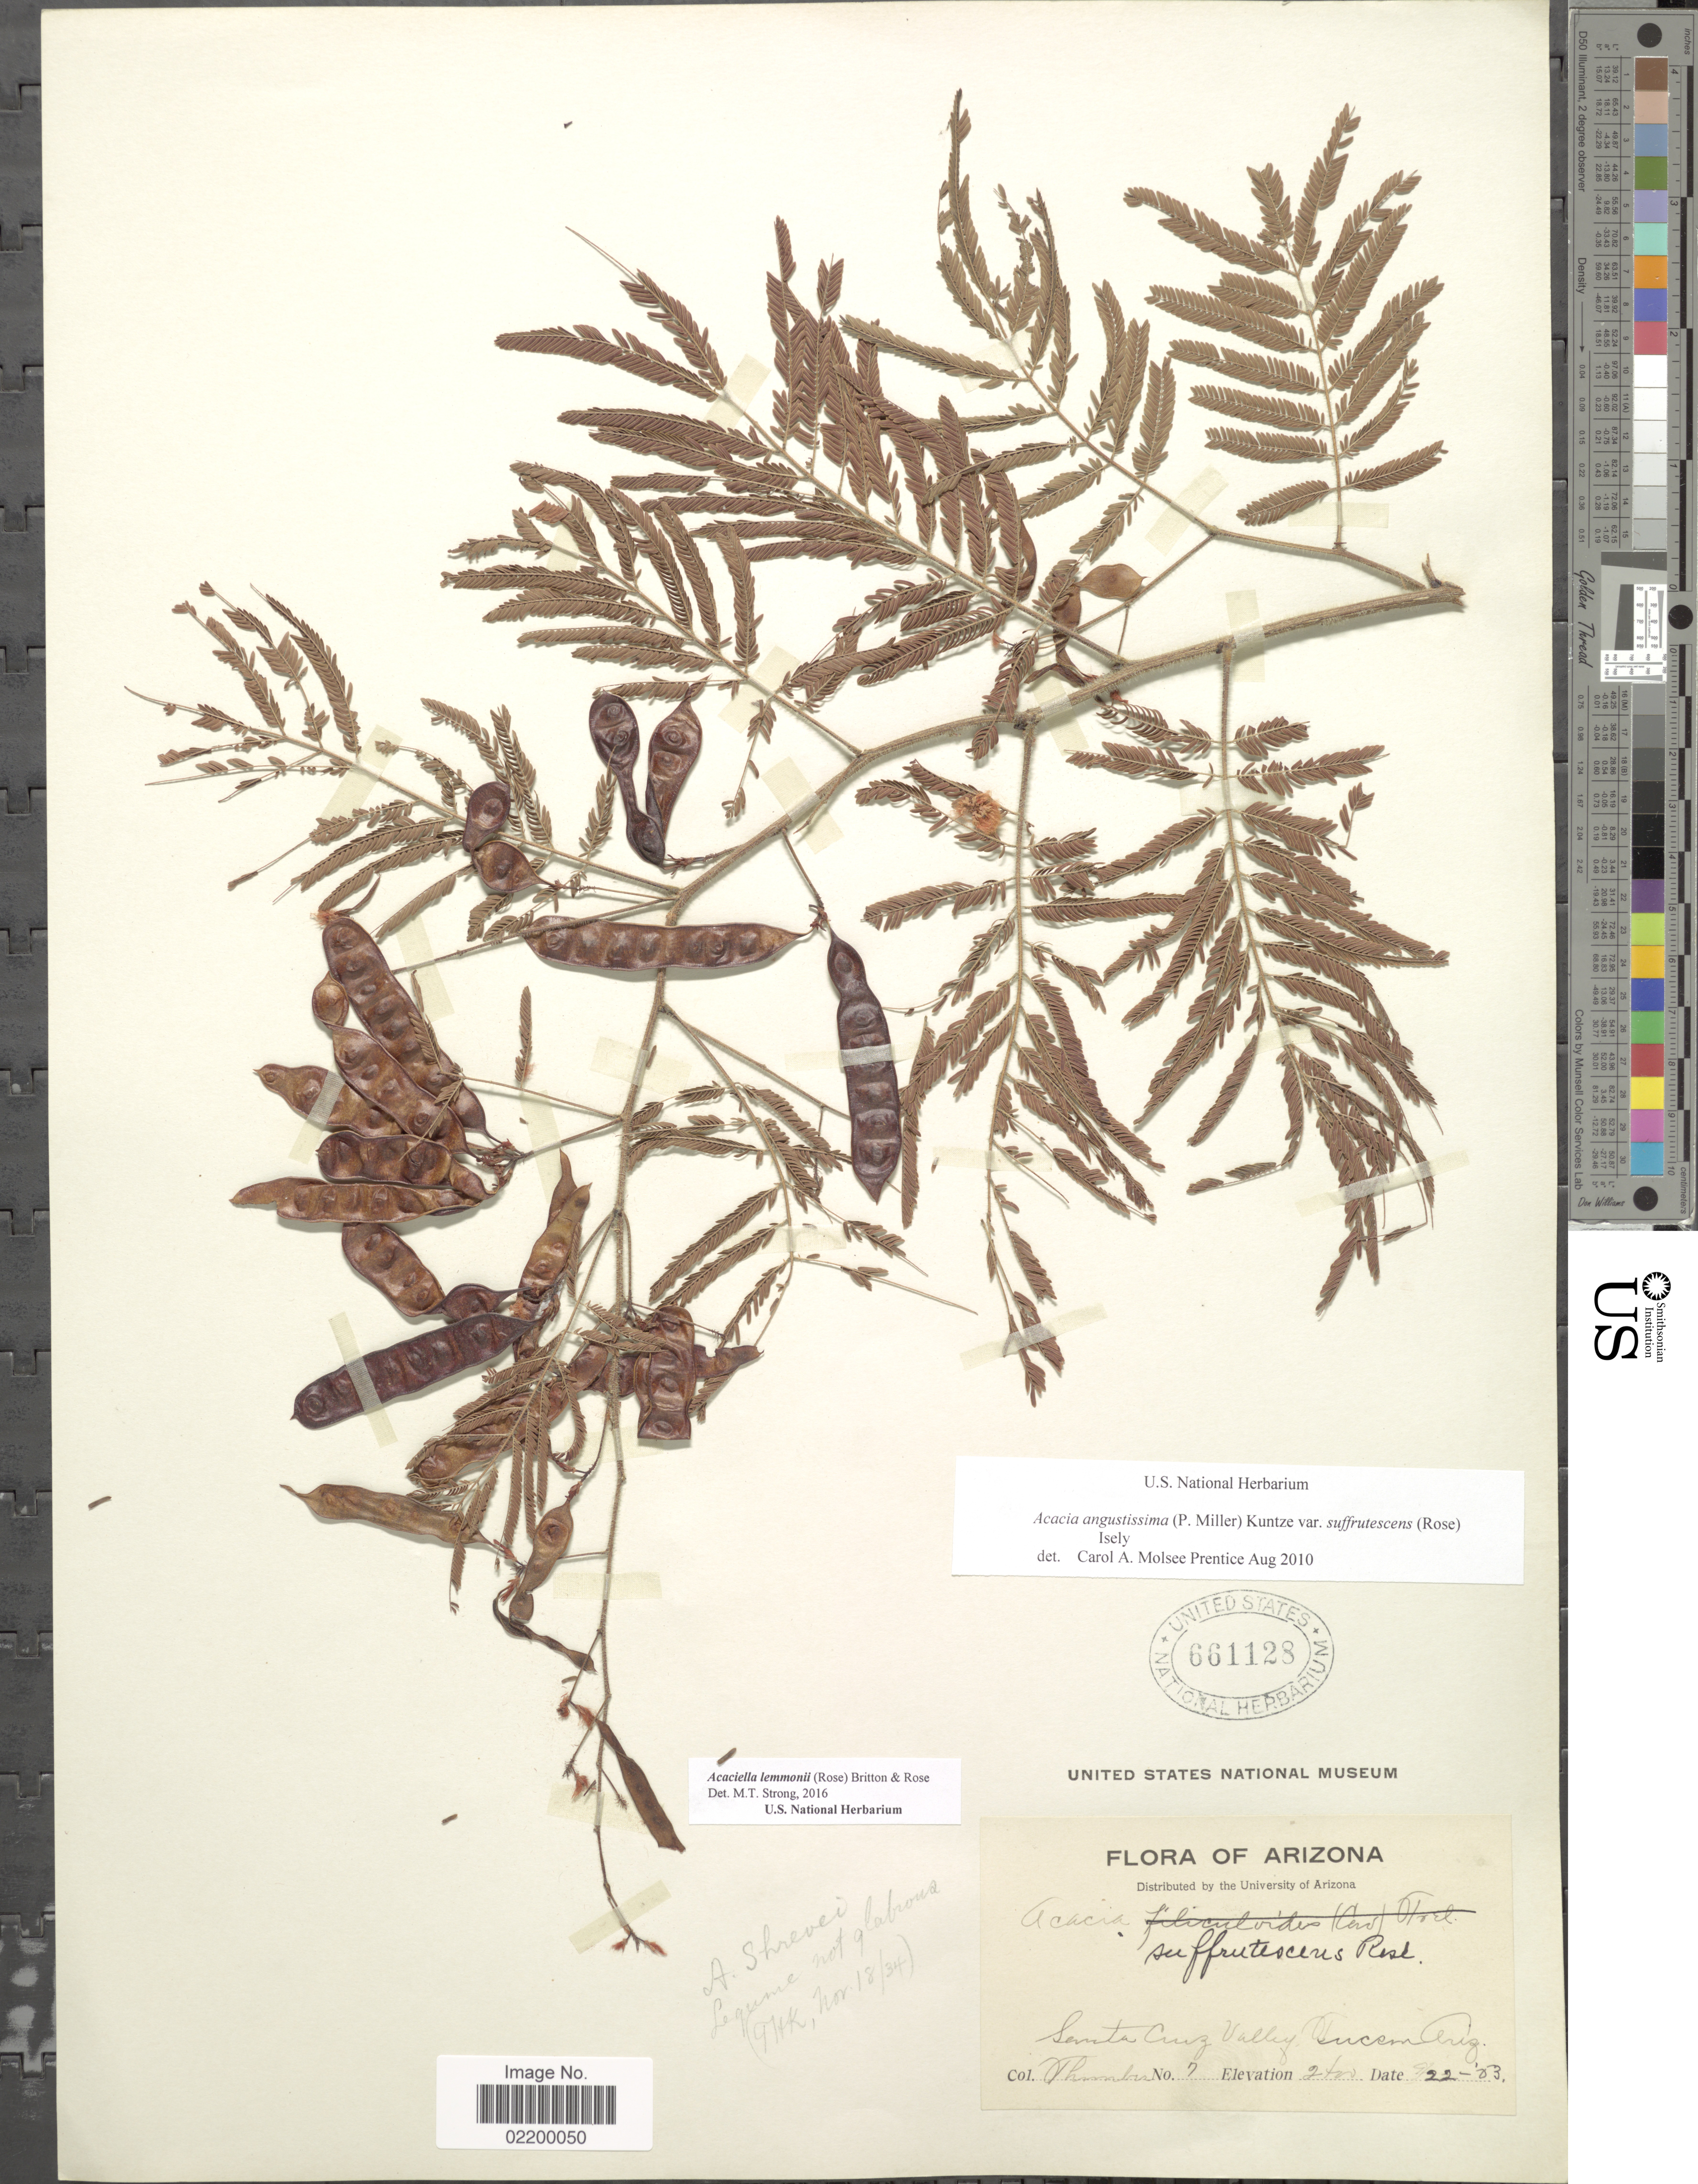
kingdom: Plantae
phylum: Tracheophyta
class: Magnoliopsida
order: Fabales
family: Fabaceae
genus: Acaciella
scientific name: Acaciella lemmonii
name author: (Rose) Britton & Rose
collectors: J. Thornber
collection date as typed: Transcribed d/m/y: 22/9/63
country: United States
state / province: Arizona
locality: Arizona, Santa Cruz Valley Tucson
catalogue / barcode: US 661128